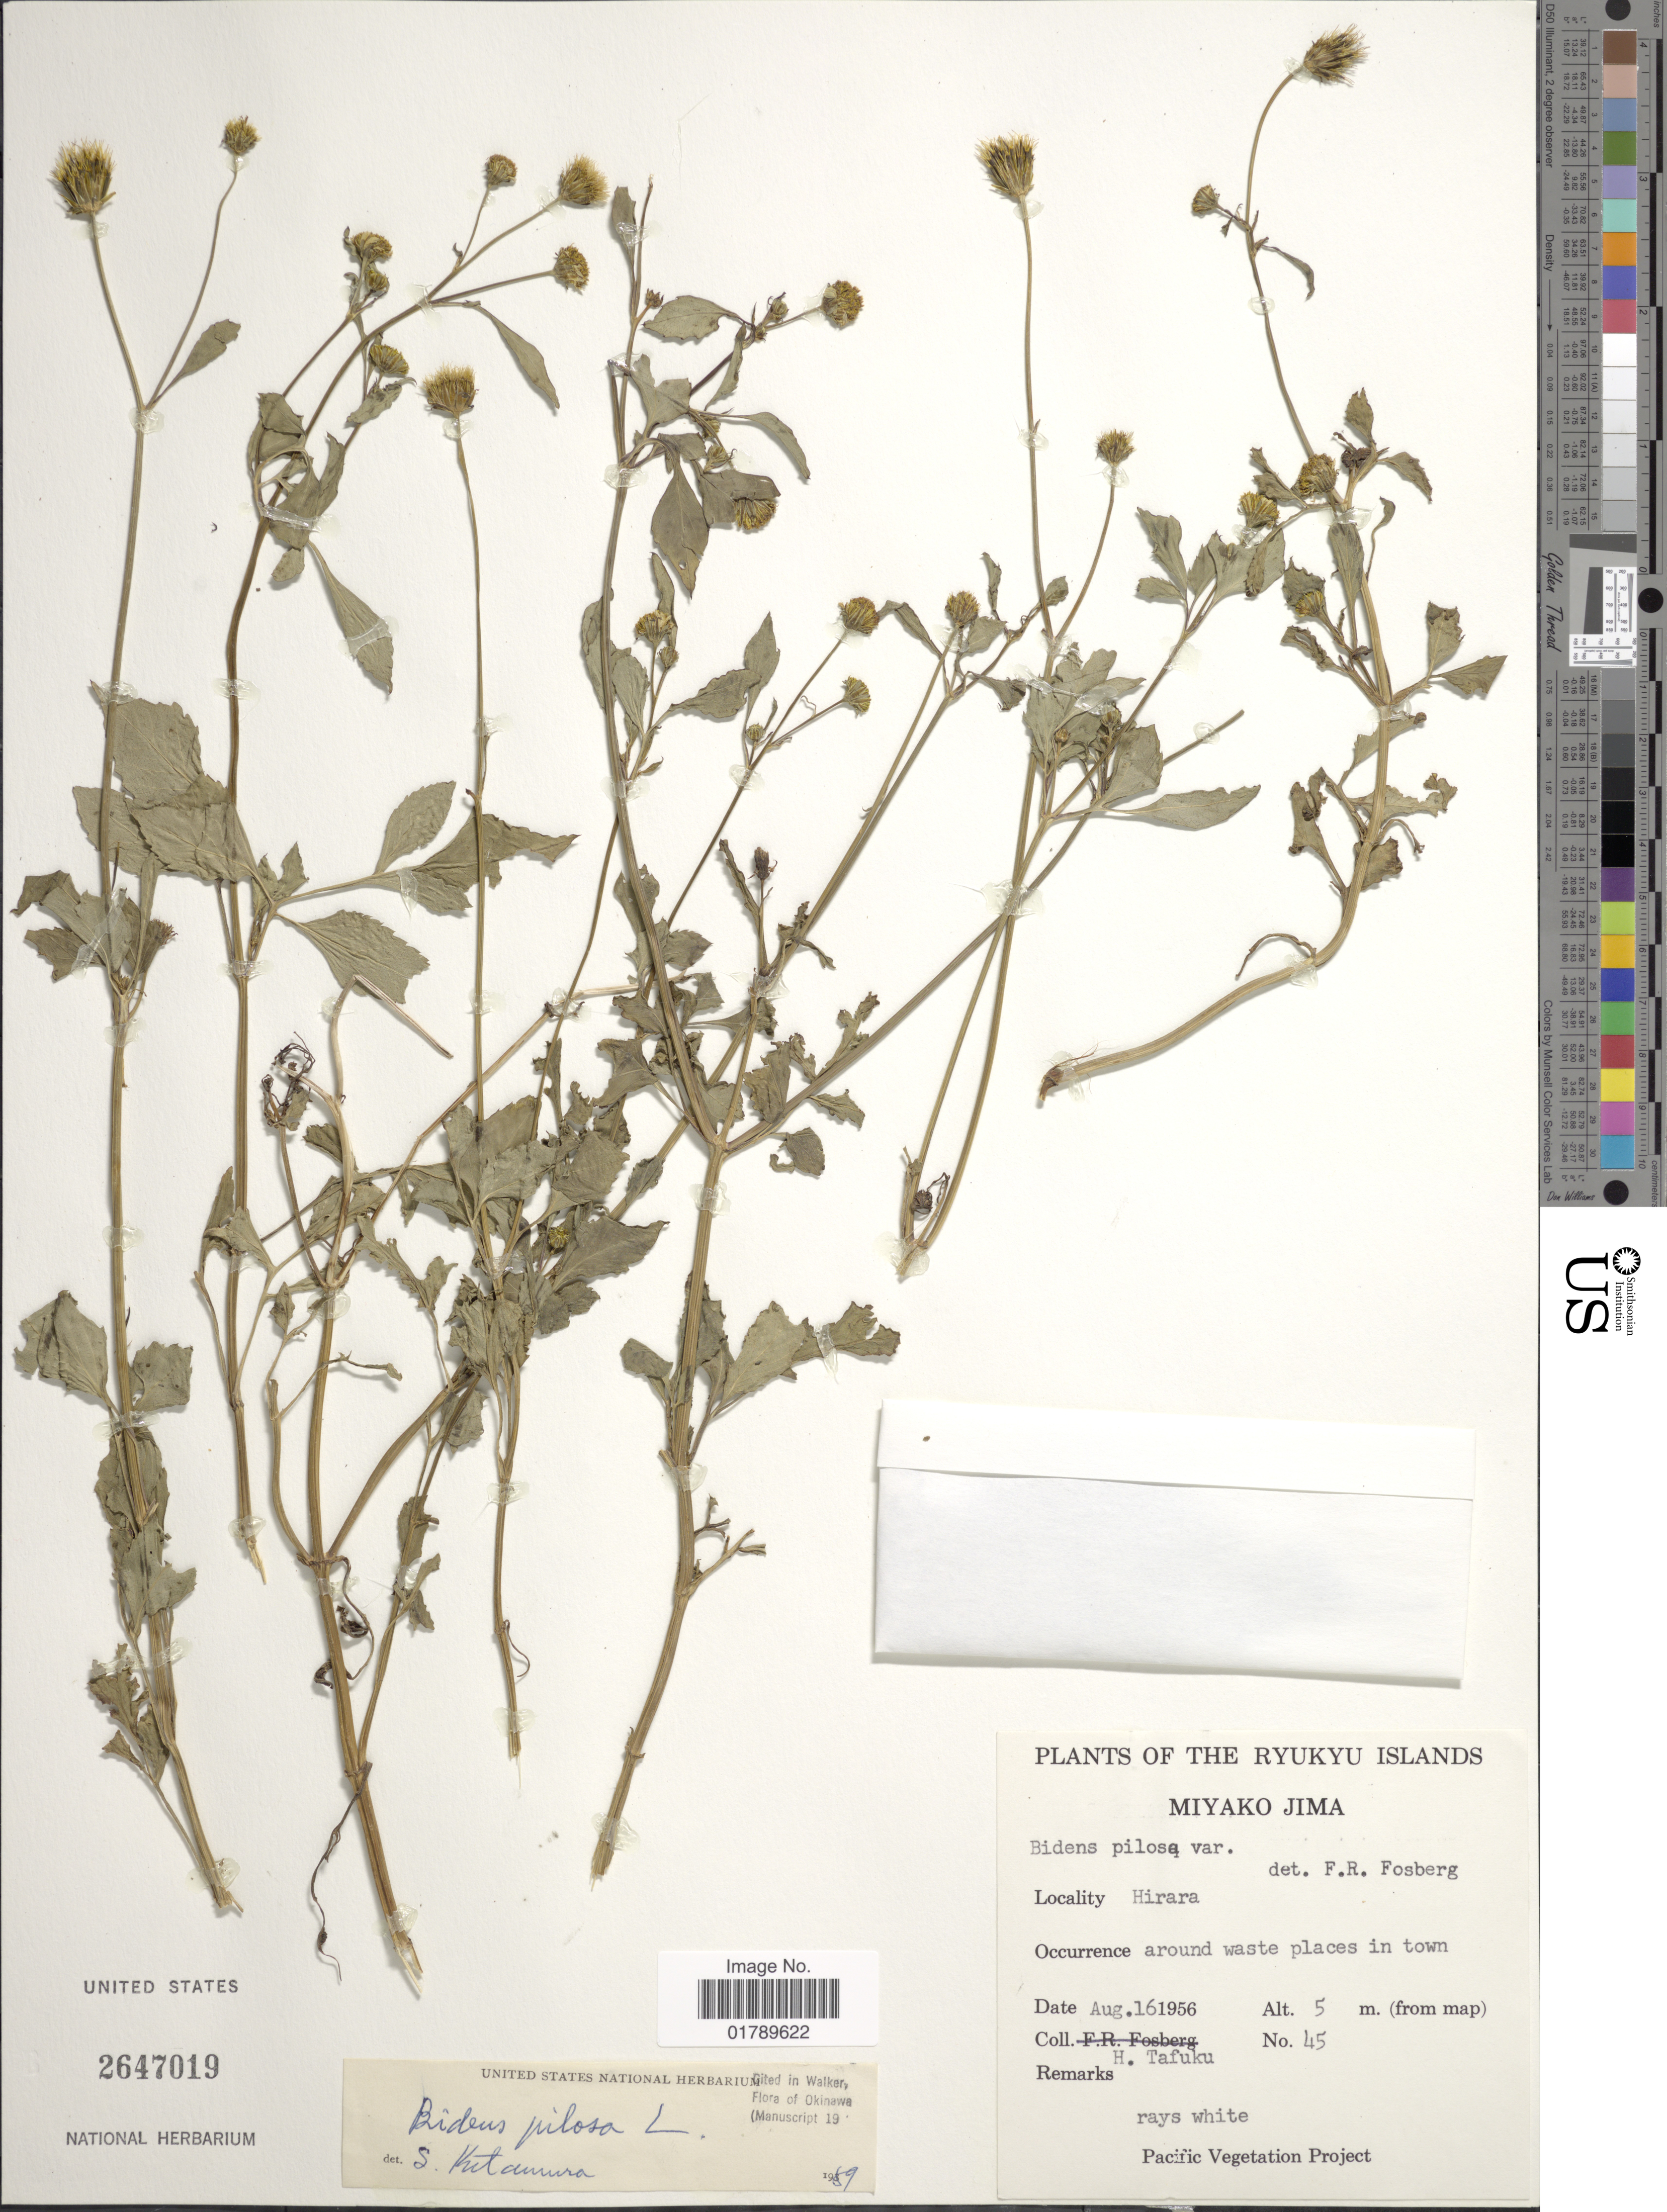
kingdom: Plantae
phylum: Tracheophyta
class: Magnoliopsida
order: Asterales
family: Asteraceae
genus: Bidens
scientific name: Bidens pilosa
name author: L.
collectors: H. Tafuku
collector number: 45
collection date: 1956-08-16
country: Japan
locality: The Ryukyu Islands. Miyako Jima. Hirara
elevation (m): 5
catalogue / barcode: US 2647019